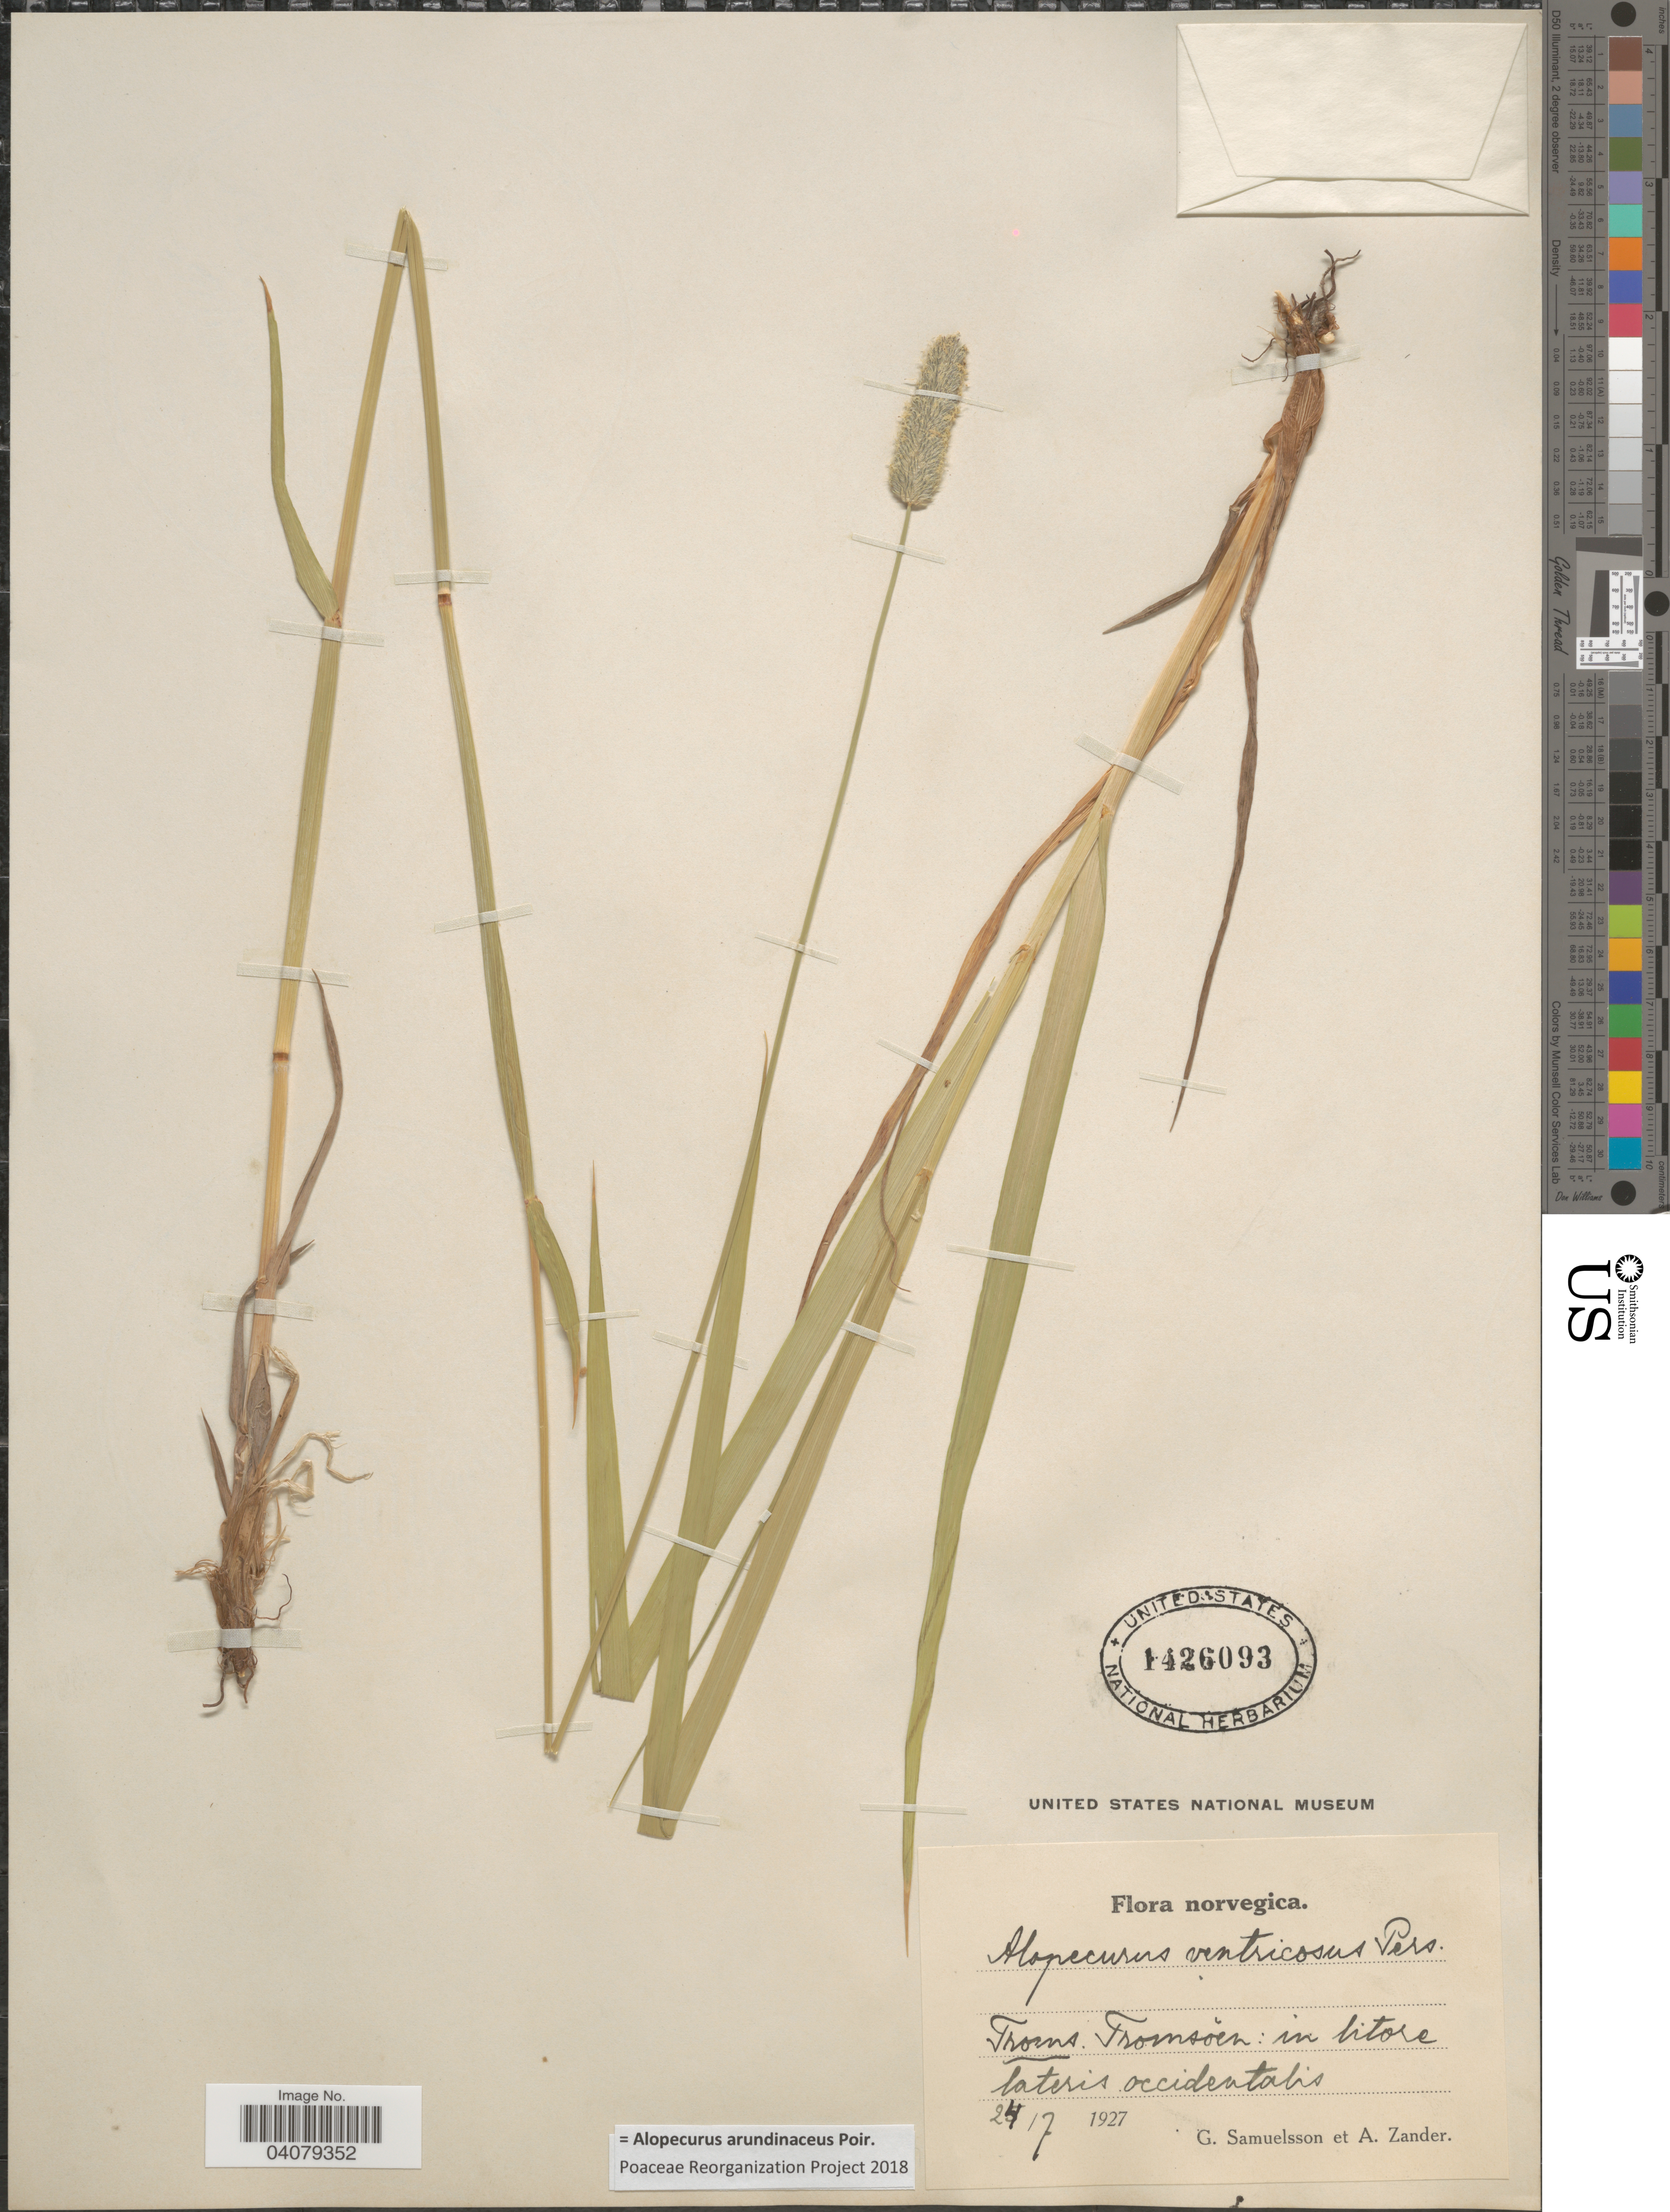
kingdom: Plantae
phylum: Tracheophyta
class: Liliopsida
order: Poales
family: Poaceae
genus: Alopecurus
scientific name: Alopecurus arundinaceus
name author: Poir.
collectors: G. Samuelsson & A. Zander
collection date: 1927-07-24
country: Norway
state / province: Troms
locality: Tromsoën: in litore lateris occidentalis.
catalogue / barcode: US 1426093